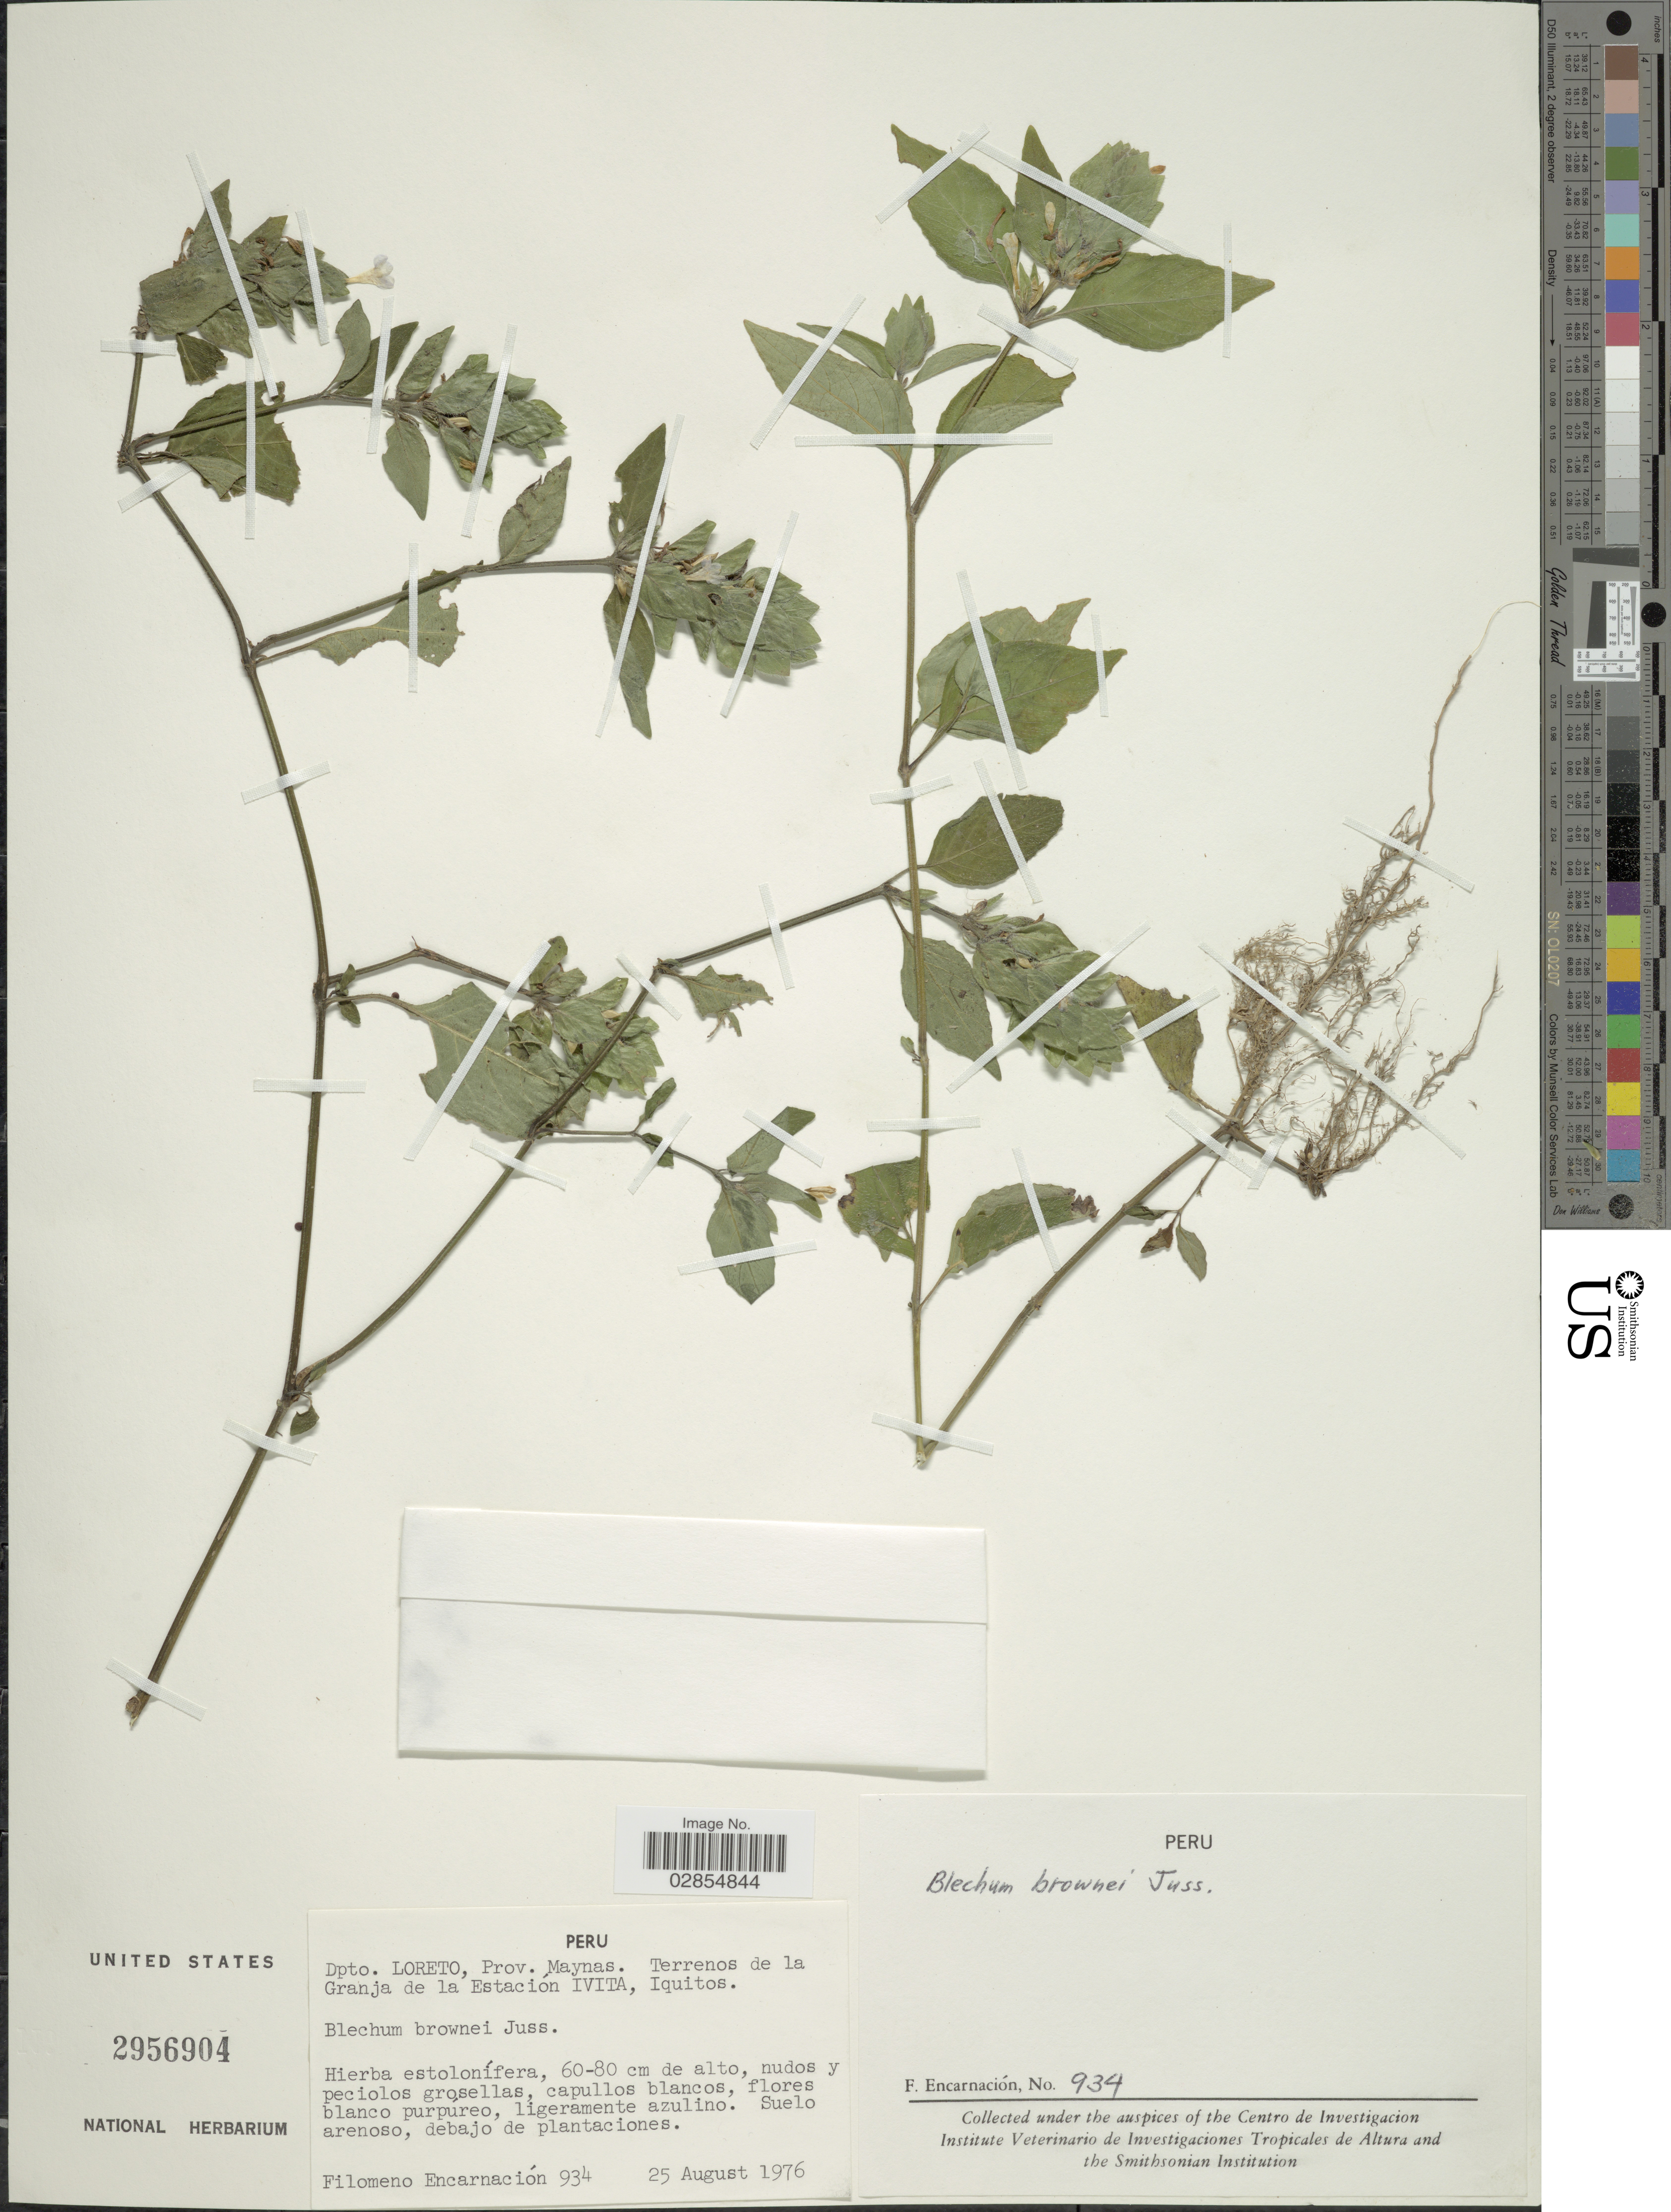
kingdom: Plantae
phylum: Tracheophyta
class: Magnoliopsida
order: Lamiales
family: Acanthaceae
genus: Blechum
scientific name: Blechum brownei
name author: Juss.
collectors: F. Encarnación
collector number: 934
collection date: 1976-08-25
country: Peru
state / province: Loreto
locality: Dpto. Loreto, Prov. Maynas. Terrenos de la Granja de la Estacion IVITA, Iquitos.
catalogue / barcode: US 2956904